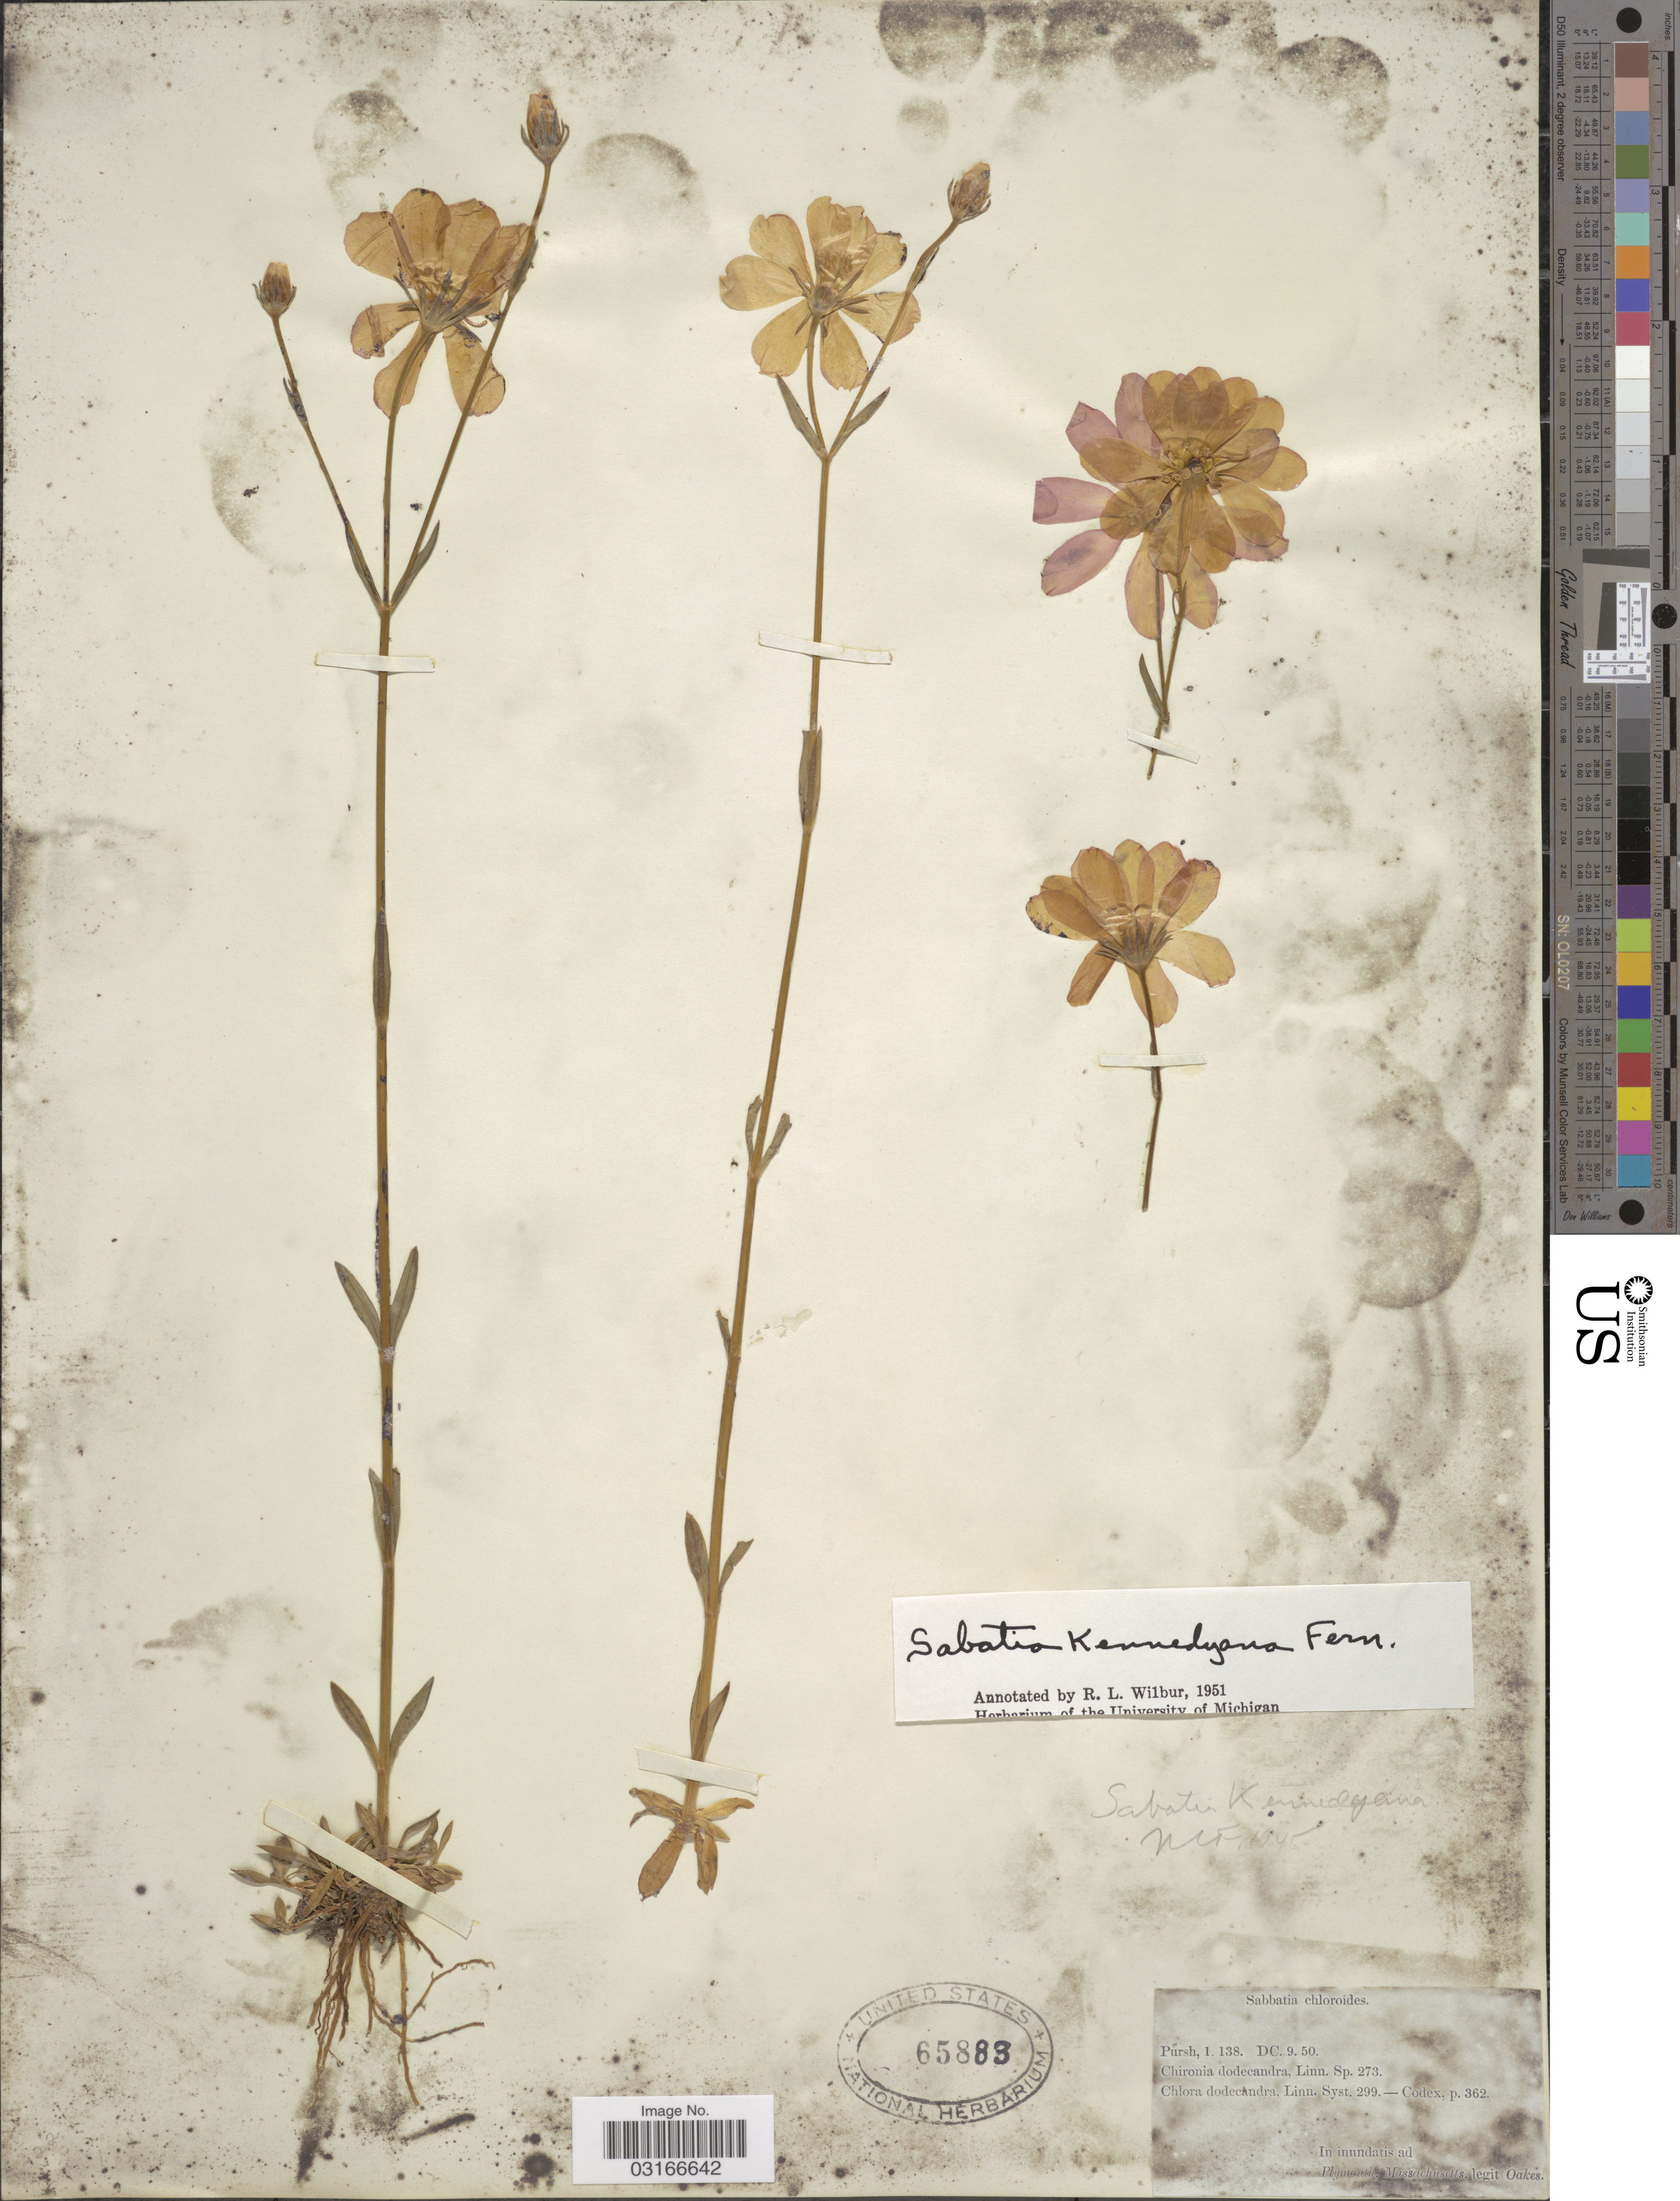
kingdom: Plantae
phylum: Tracheophyta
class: Magnoliopsida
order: Gentianales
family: Gentianaceae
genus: Sabatia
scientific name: Sabatia kennedyana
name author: Fernald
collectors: -. Oakes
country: United States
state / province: Massachusetts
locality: Plymouth.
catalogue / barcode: US 65883